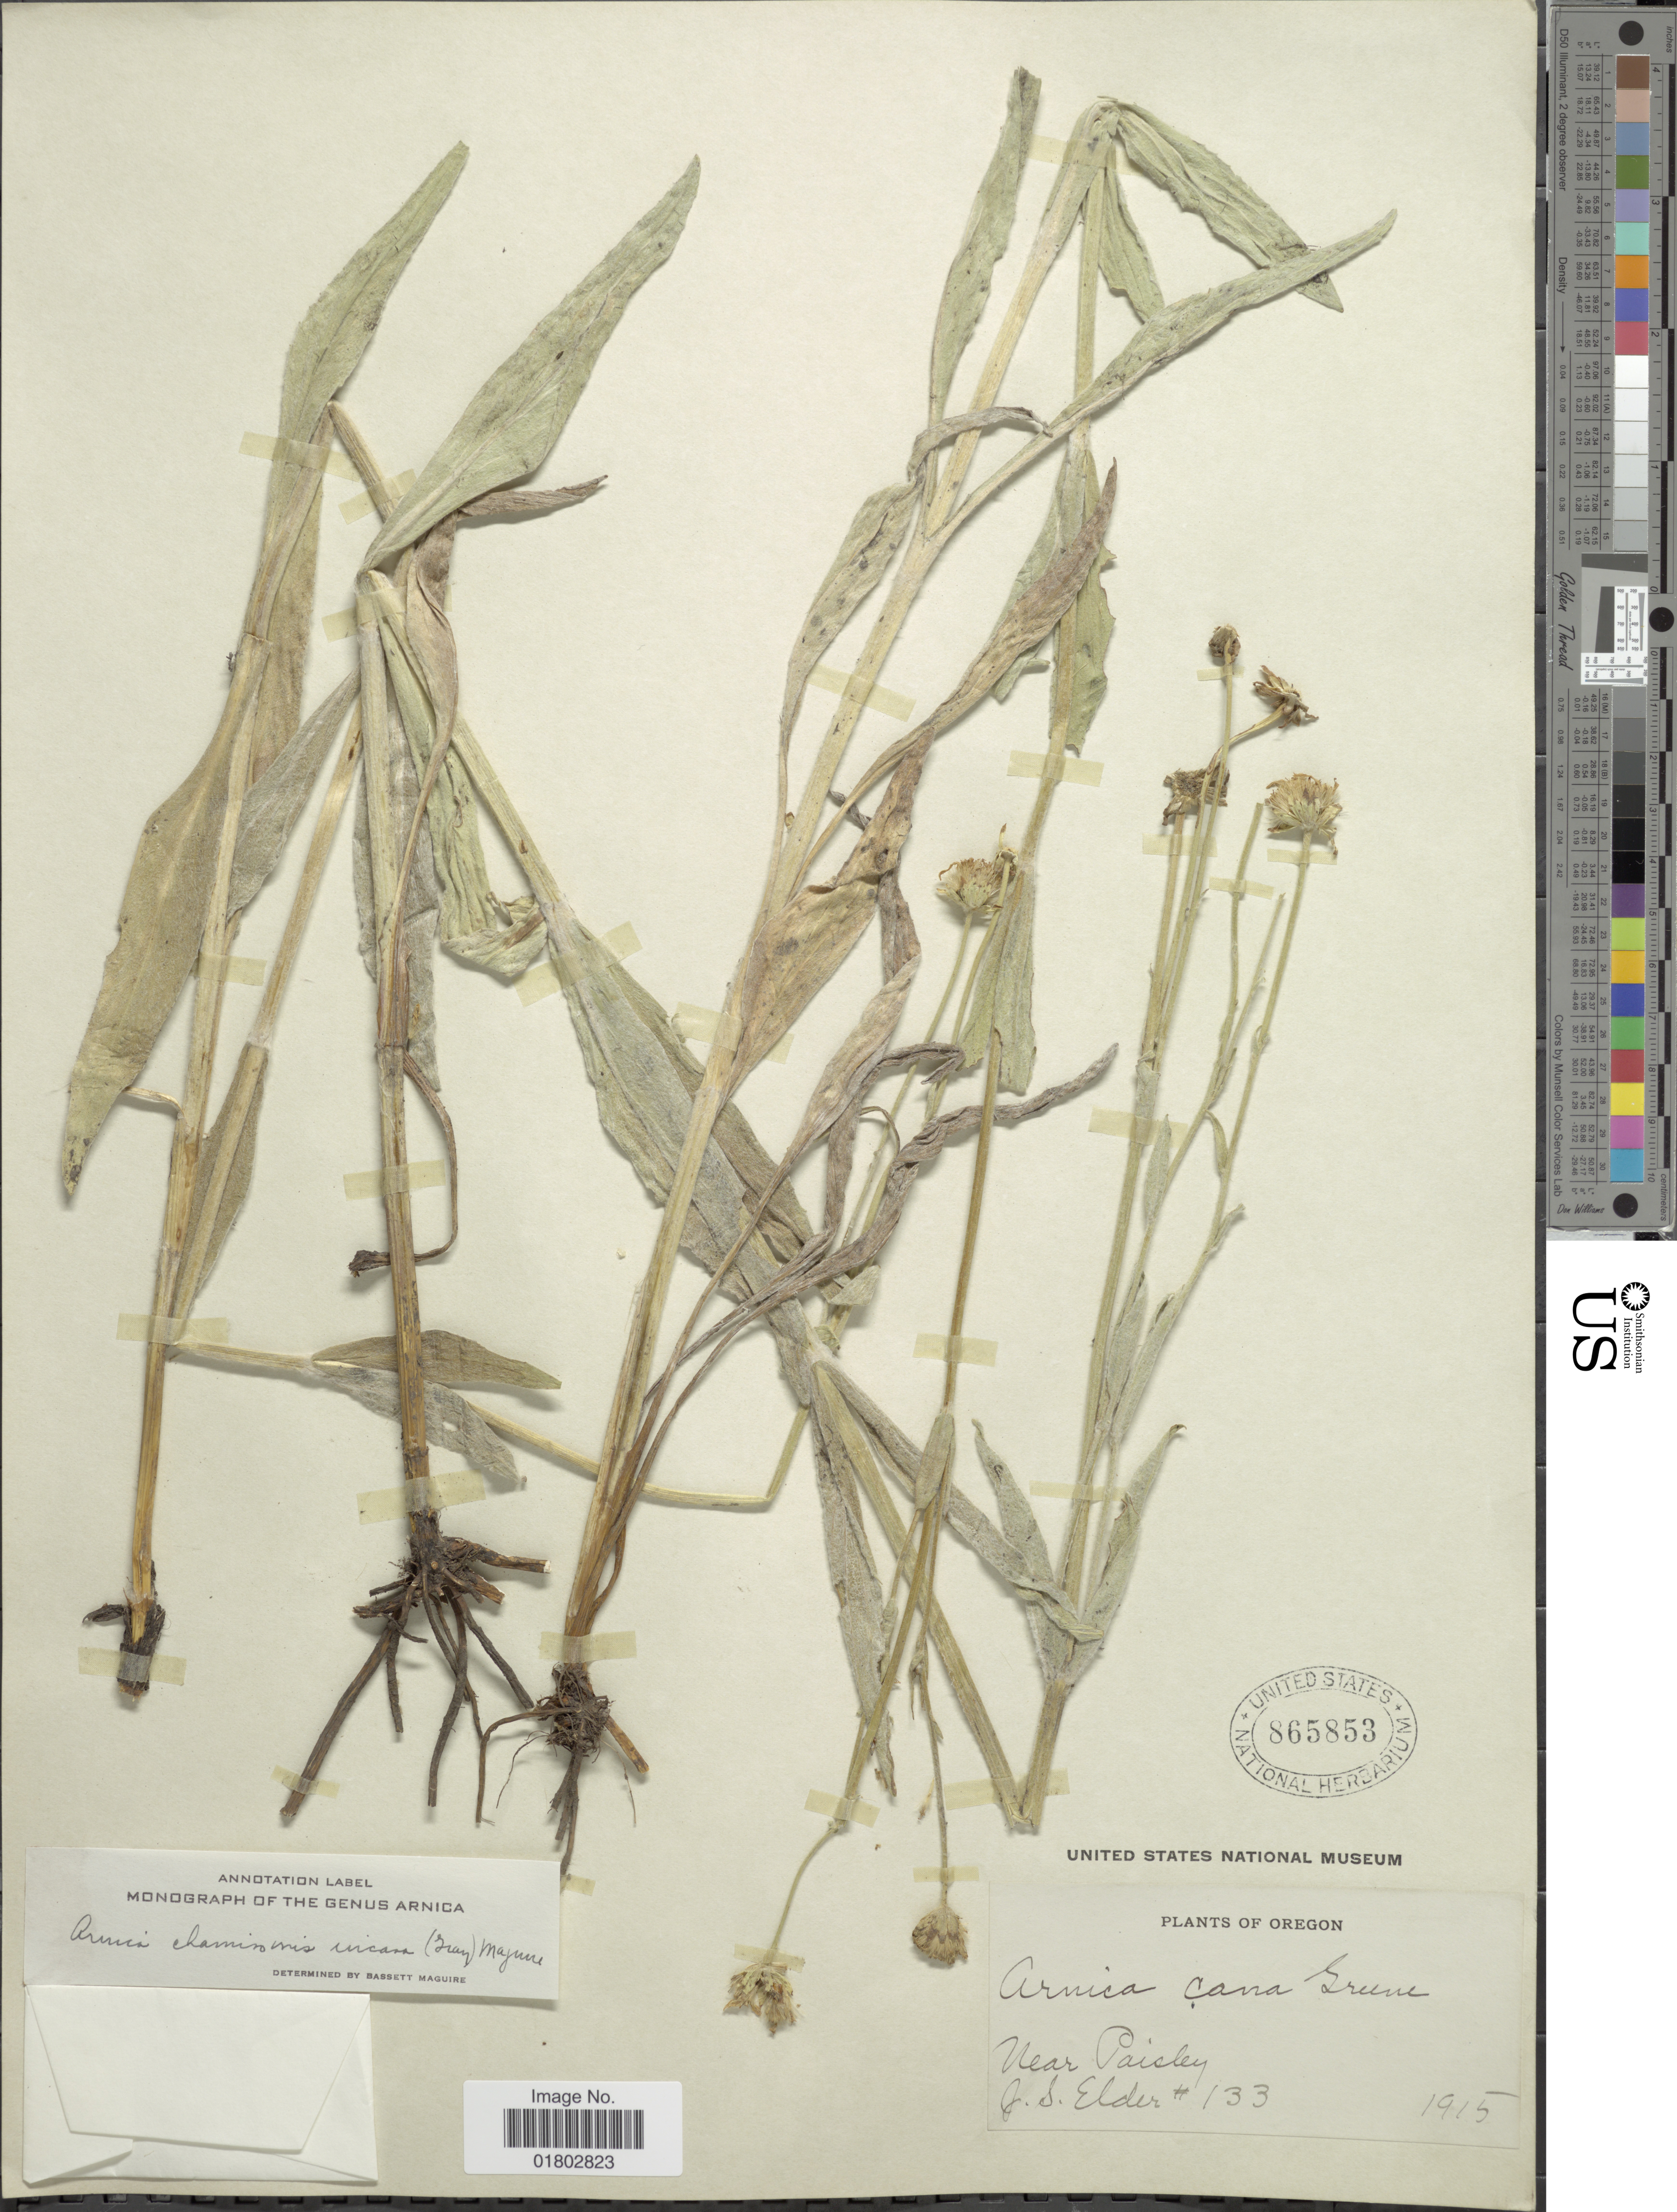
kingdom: Plantae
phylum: Tracheophyta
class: Magnoliopsida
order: Asterales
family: Asteraceae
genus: Arnica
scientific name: Arnica chamissonis subsp. incana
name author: (A. Gray) Maguire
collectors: J. Elder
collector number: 133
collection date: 1915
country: United States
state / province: Oregon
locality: Near Paisley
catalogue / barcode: US 865853